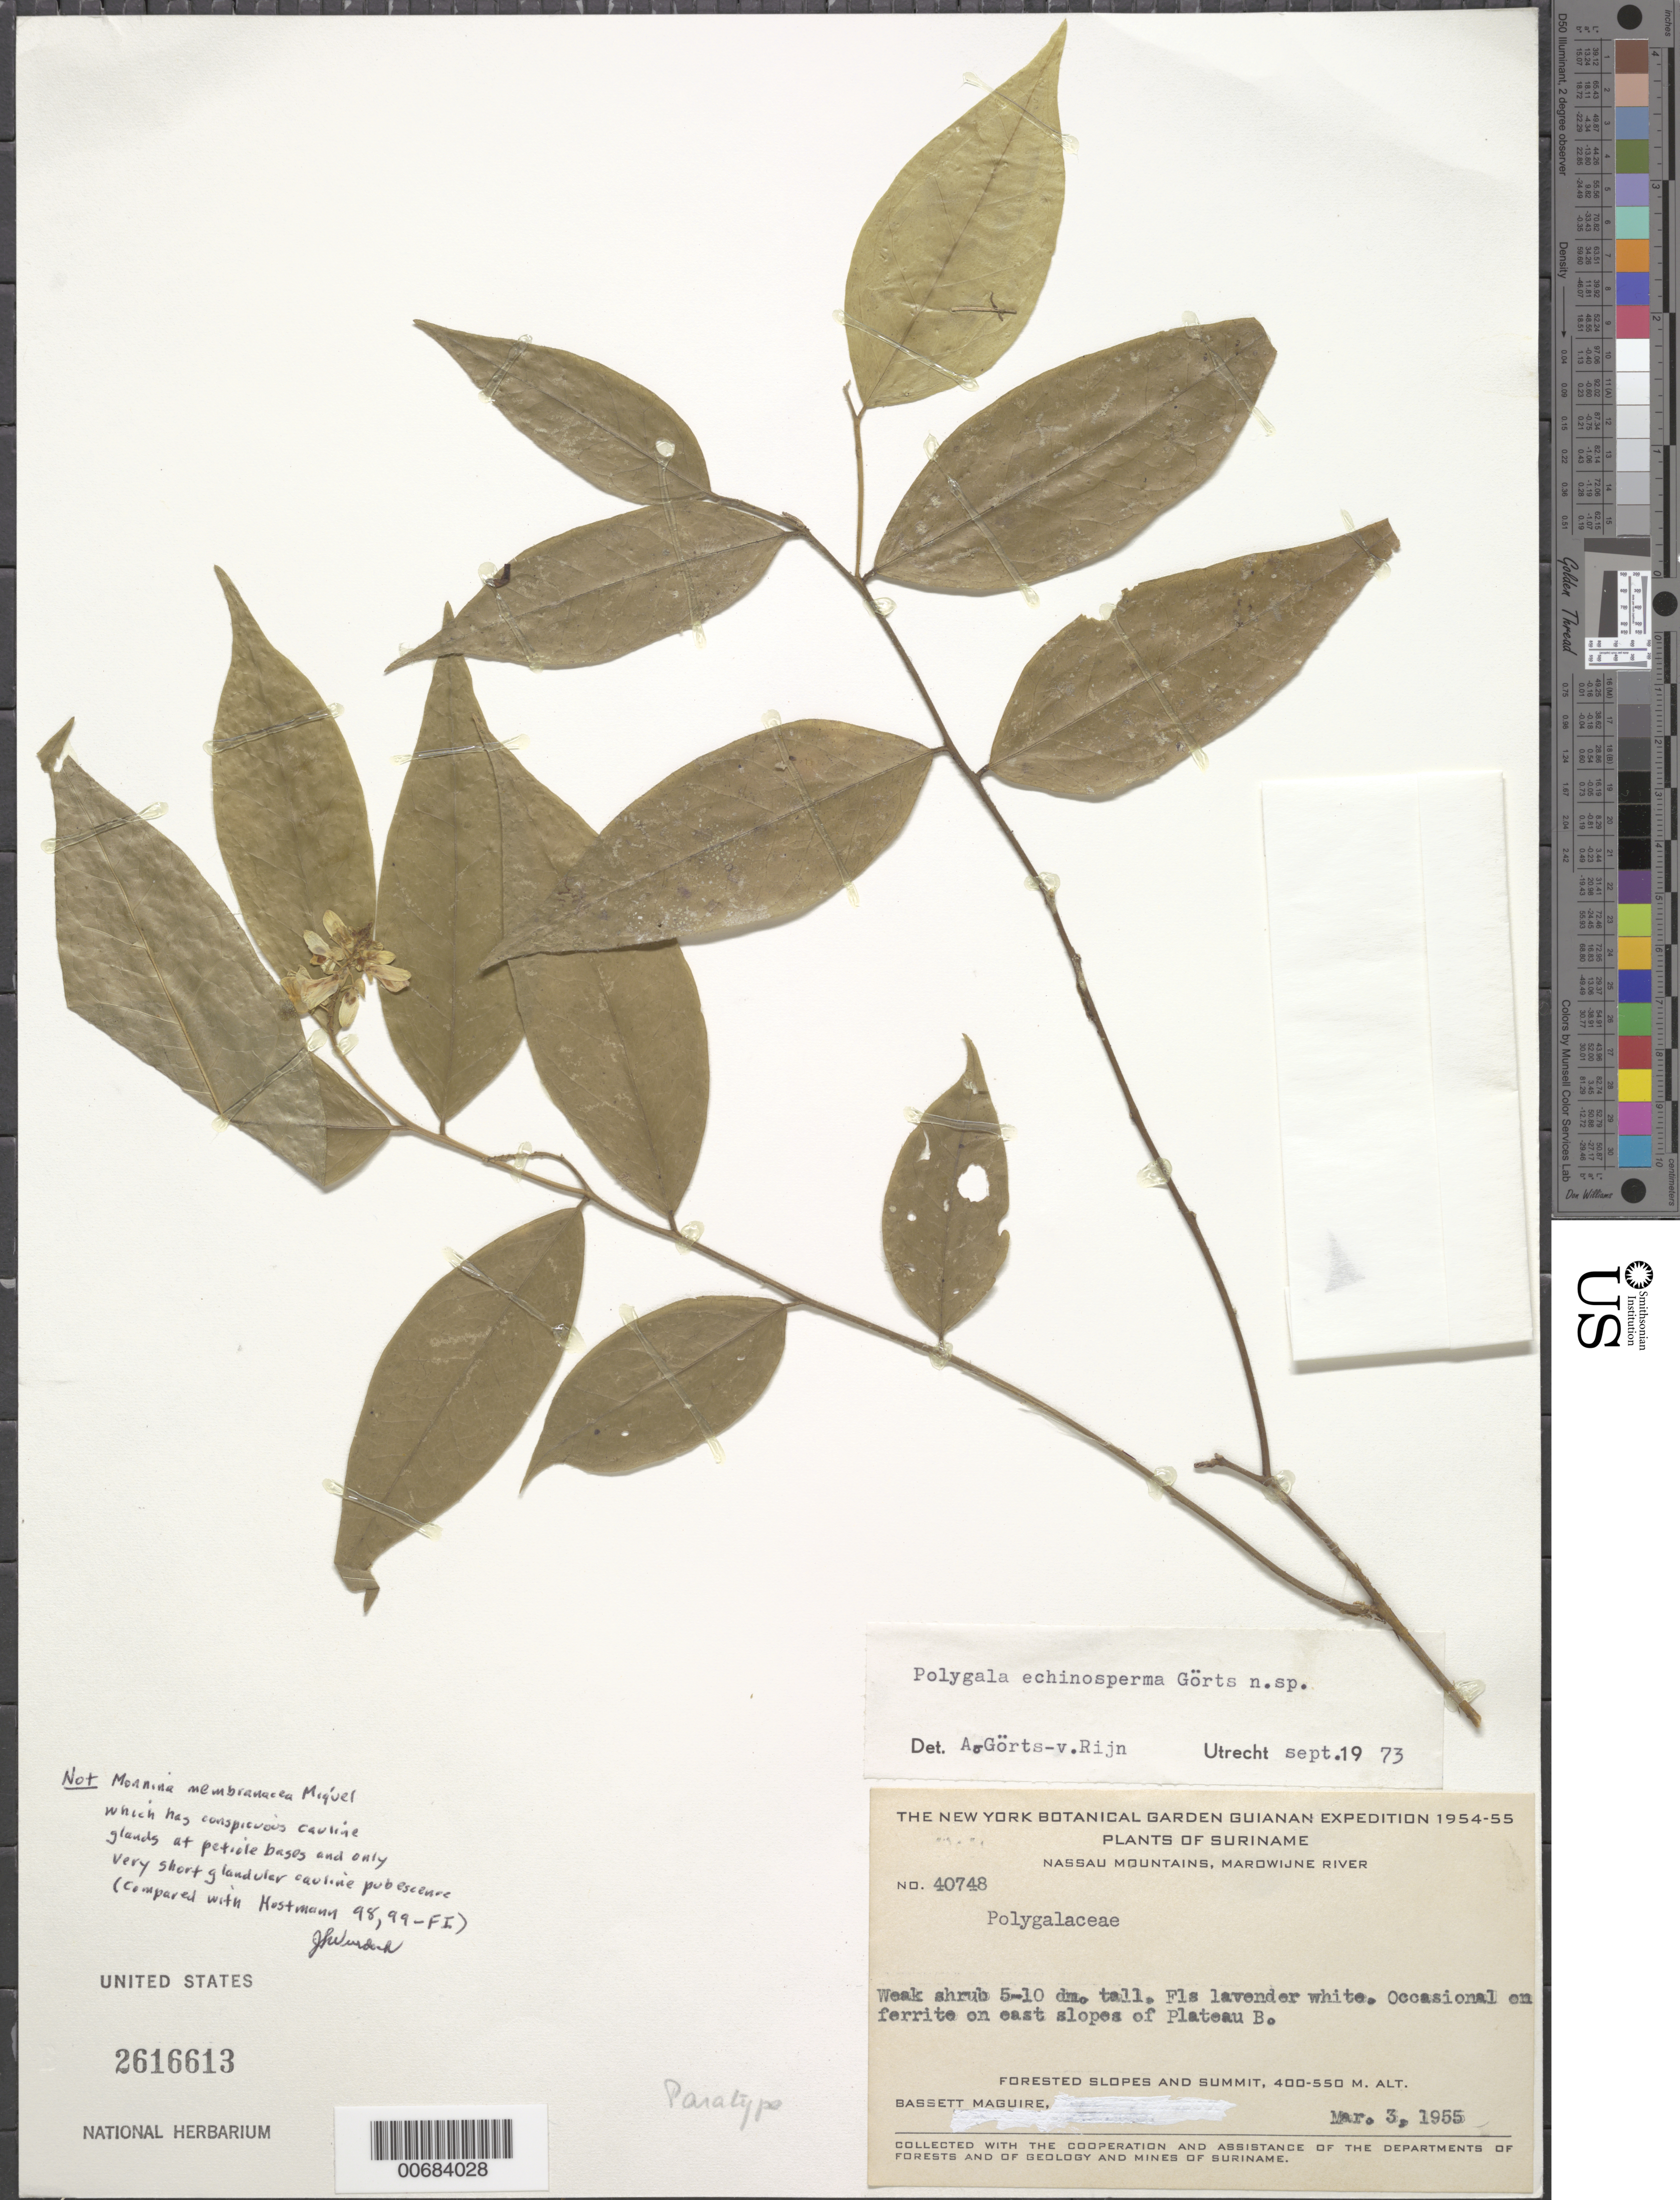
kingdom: Plantae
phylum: Tracheophyta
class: Magnoliopsida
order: Fabales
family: Polygalaceae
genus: Asemeia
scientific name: Asemeia echinosperma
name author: (Görts) J.F.B. Pastore & J.R. Abbott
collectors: B. Maguire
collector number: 40748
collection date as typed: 3-Mar-55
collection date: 1955-03-03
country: Suriname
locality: Nassau Mts., Marowijne R., Plateau B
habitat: Forested slopes and summit; on ferrite on east slopes of Plateau B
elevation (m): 400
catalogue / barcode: US 2616613